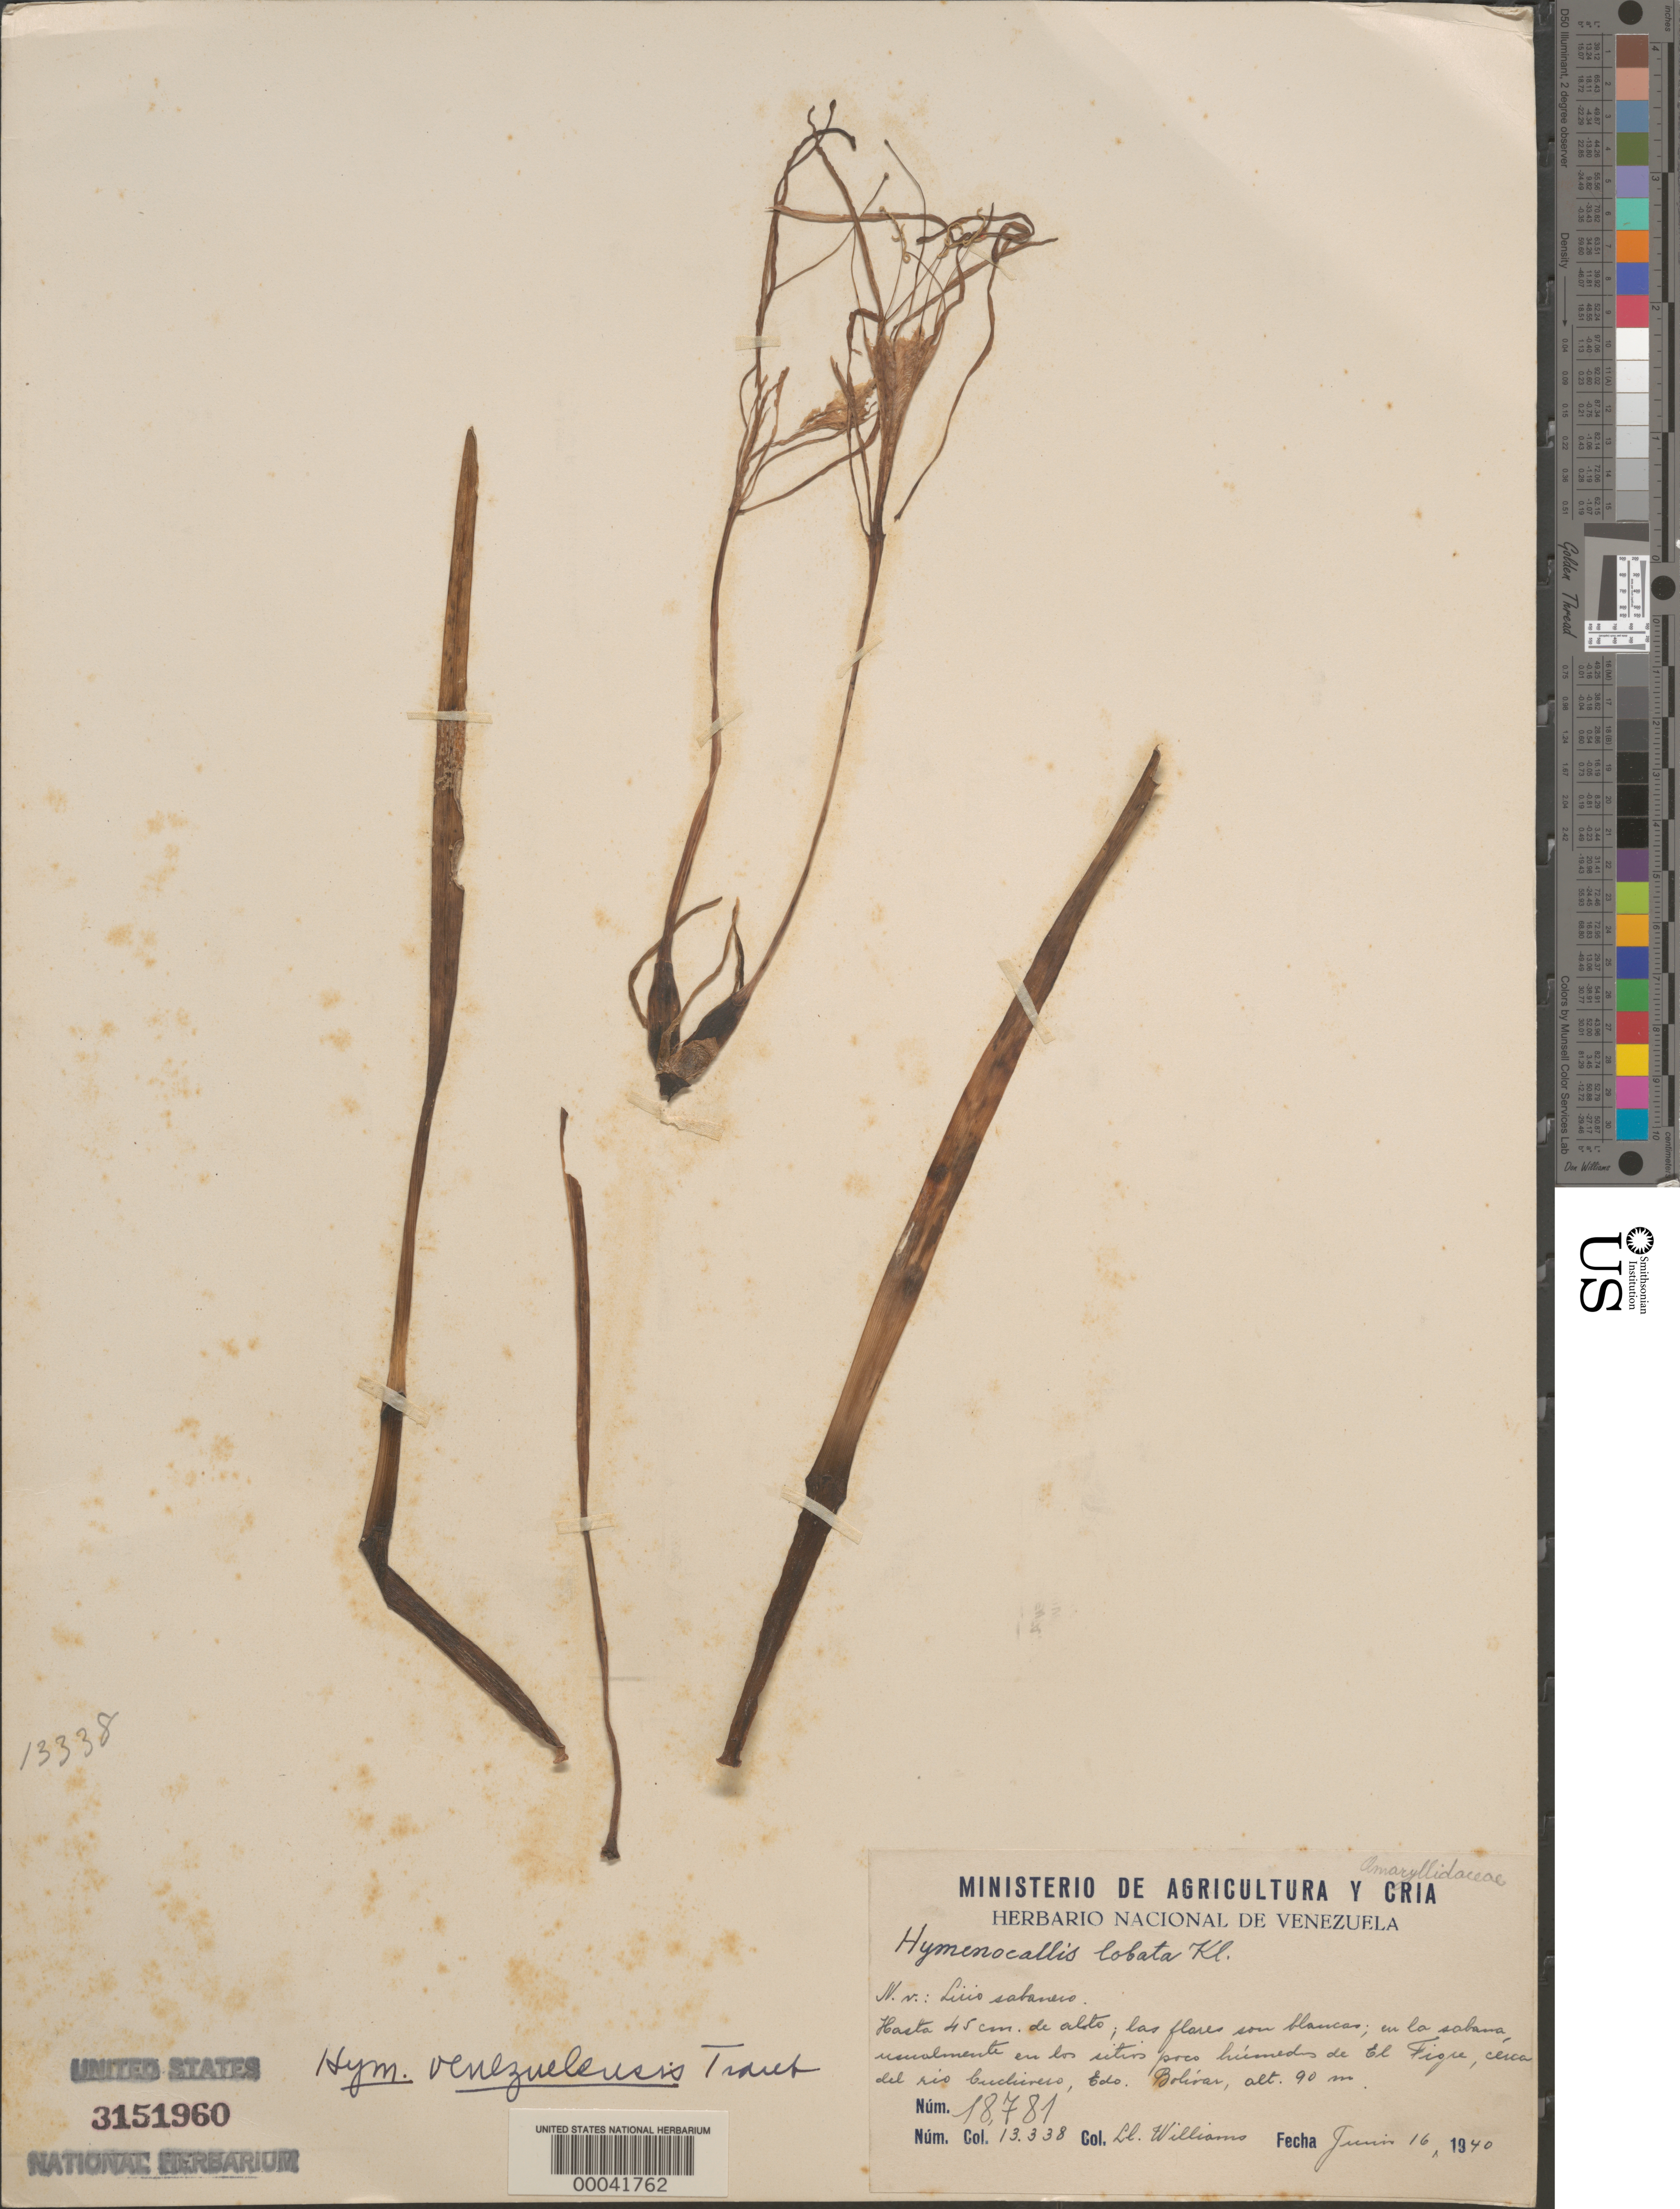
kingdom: Plantae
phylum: Tracheophyta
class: Liliopsida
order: Asparagales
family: Amaryllidaceae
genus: Hymenocallis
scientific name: Hymenocallis venezuelensis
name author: Traub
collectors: Ll. Williams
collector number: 13338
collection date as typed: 16 Jun 1940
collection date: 1940-06-16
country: Venezuela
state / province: Bolivar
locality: El tigre, around rio cuchinero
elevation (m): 90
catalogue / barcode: US 3151960